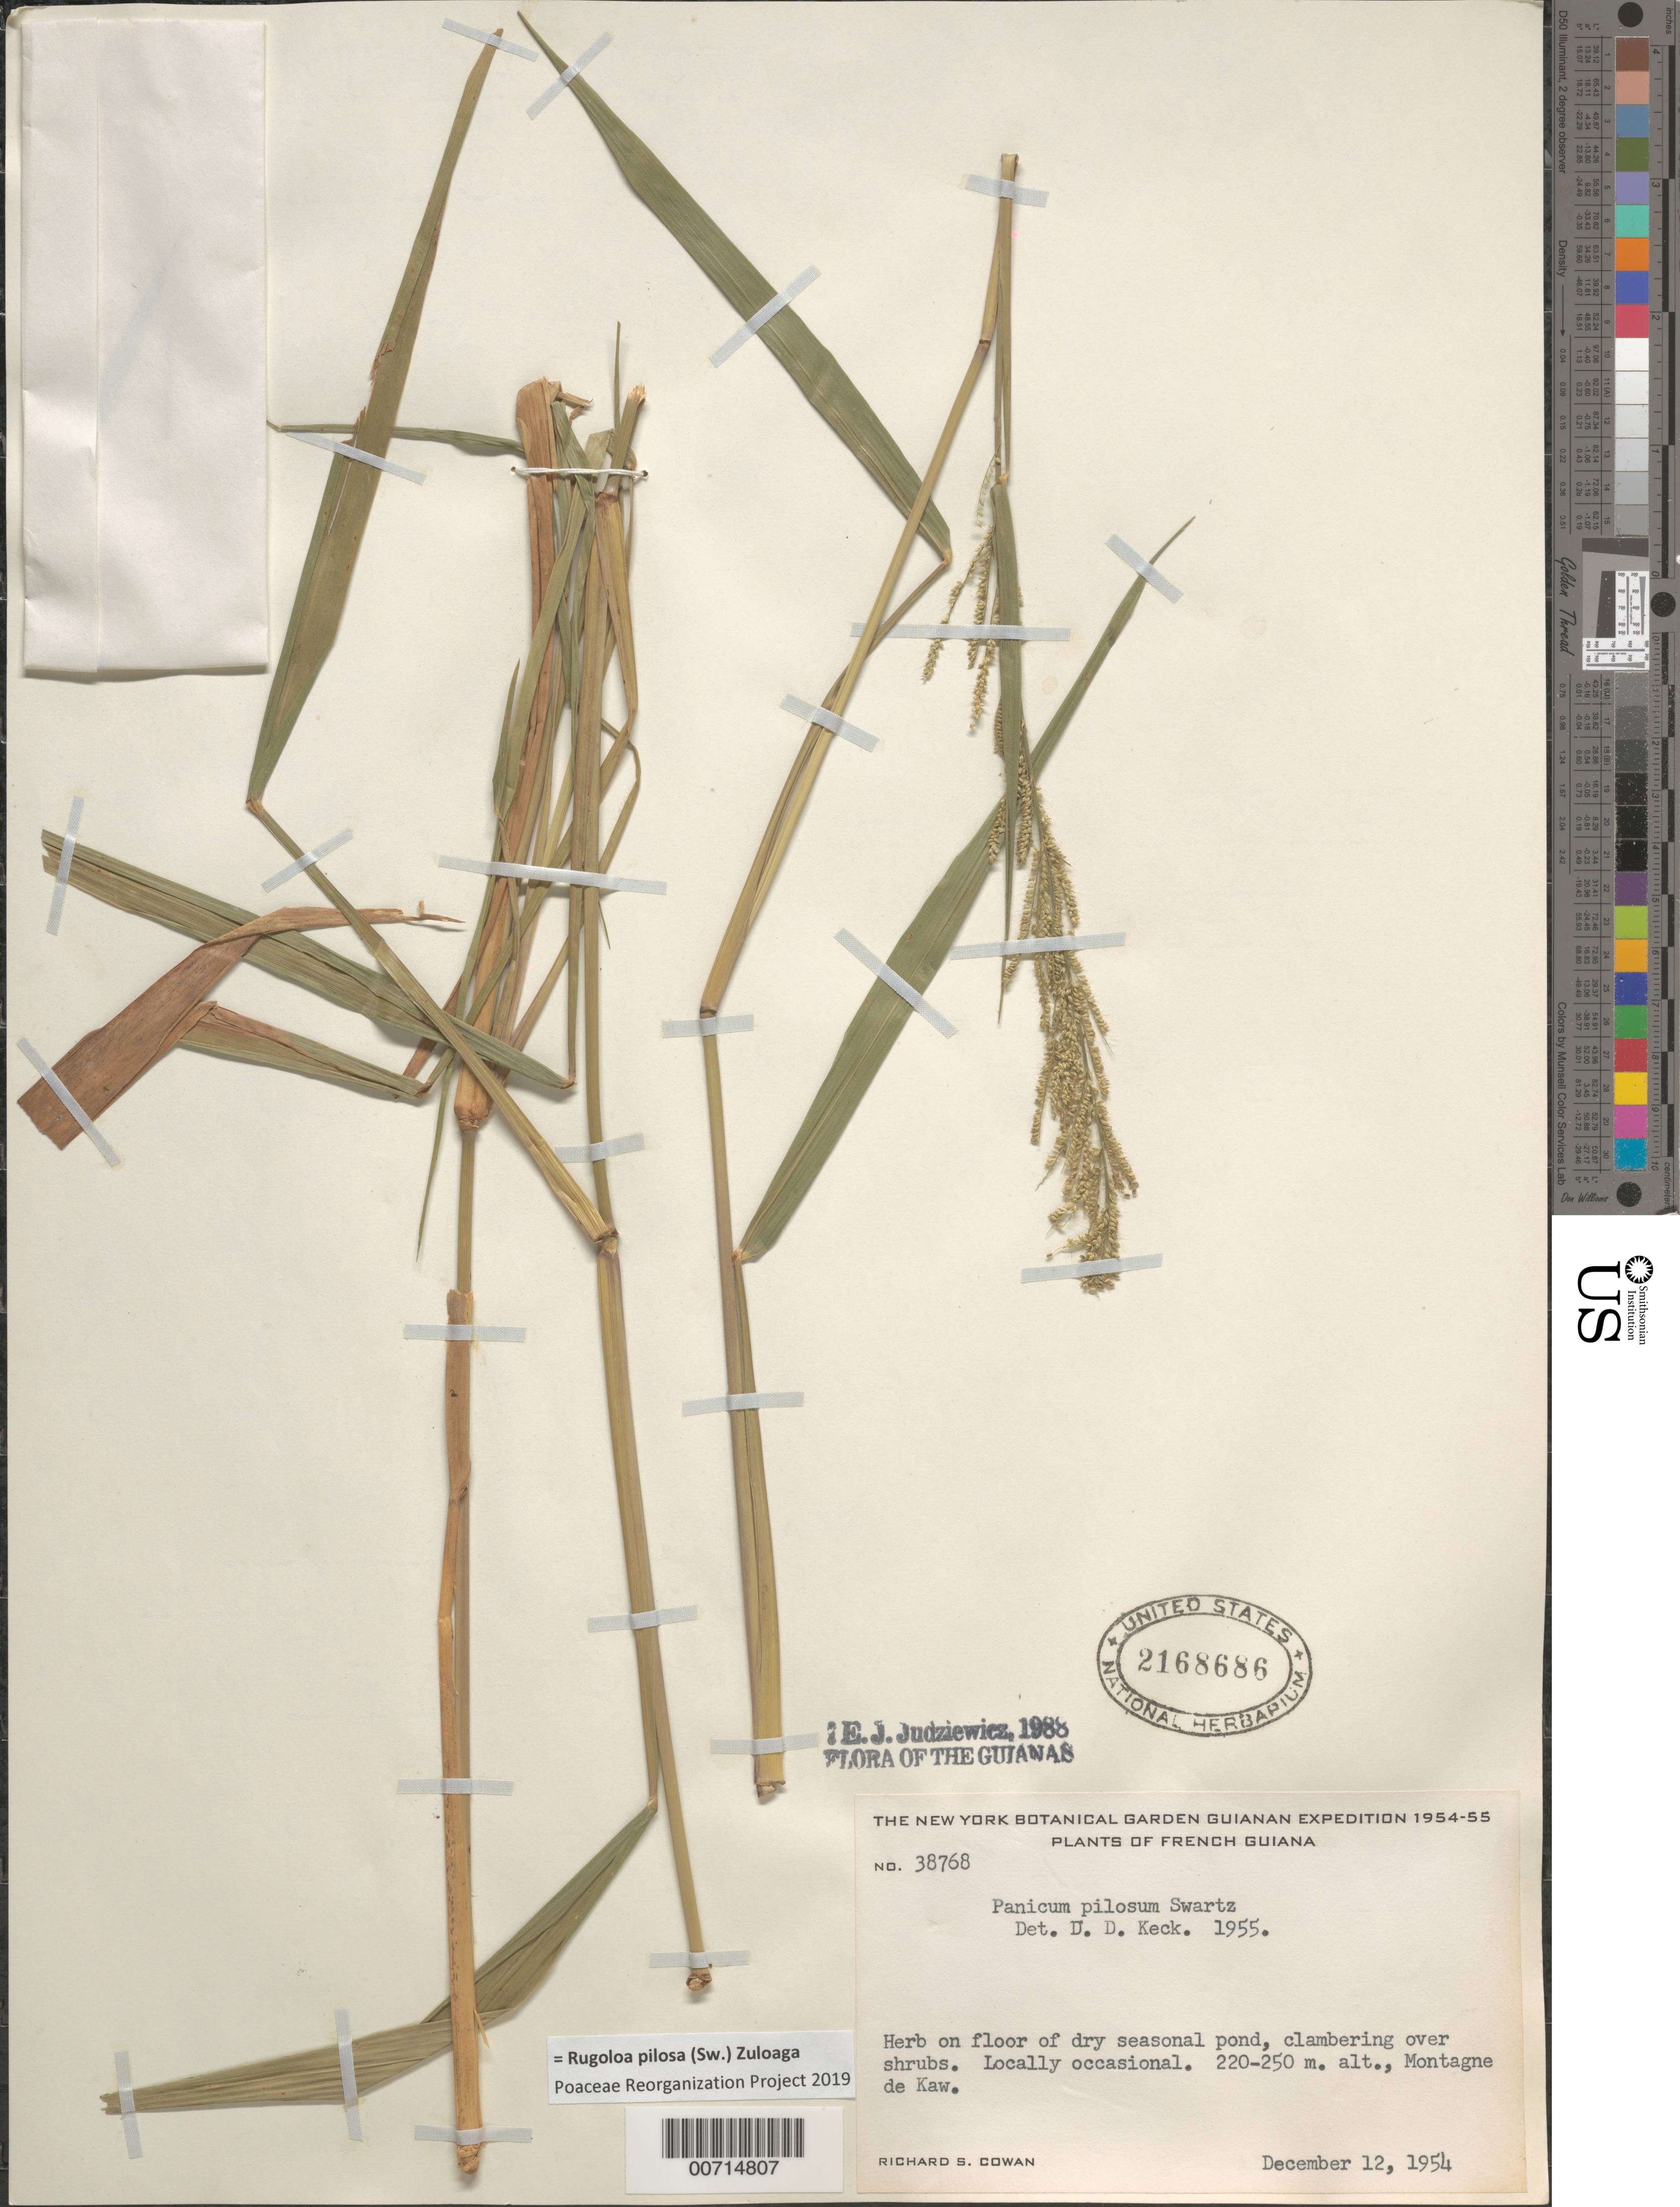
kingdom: Plantae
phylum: Tracheophyta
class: Liliopsida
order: Poales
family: Poaceae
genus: Panicum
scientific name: Panicum pilosum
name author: Sw.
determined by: Keck, David D.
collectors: R. S. Cowan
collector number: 38768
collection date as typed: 12-Dec-54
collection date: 1954-12-12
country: French Guiana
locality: Montagne de Kaw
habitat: Floor of dry seasonal pond, clambering over shrubs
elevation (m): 220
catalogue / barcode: US 2168686